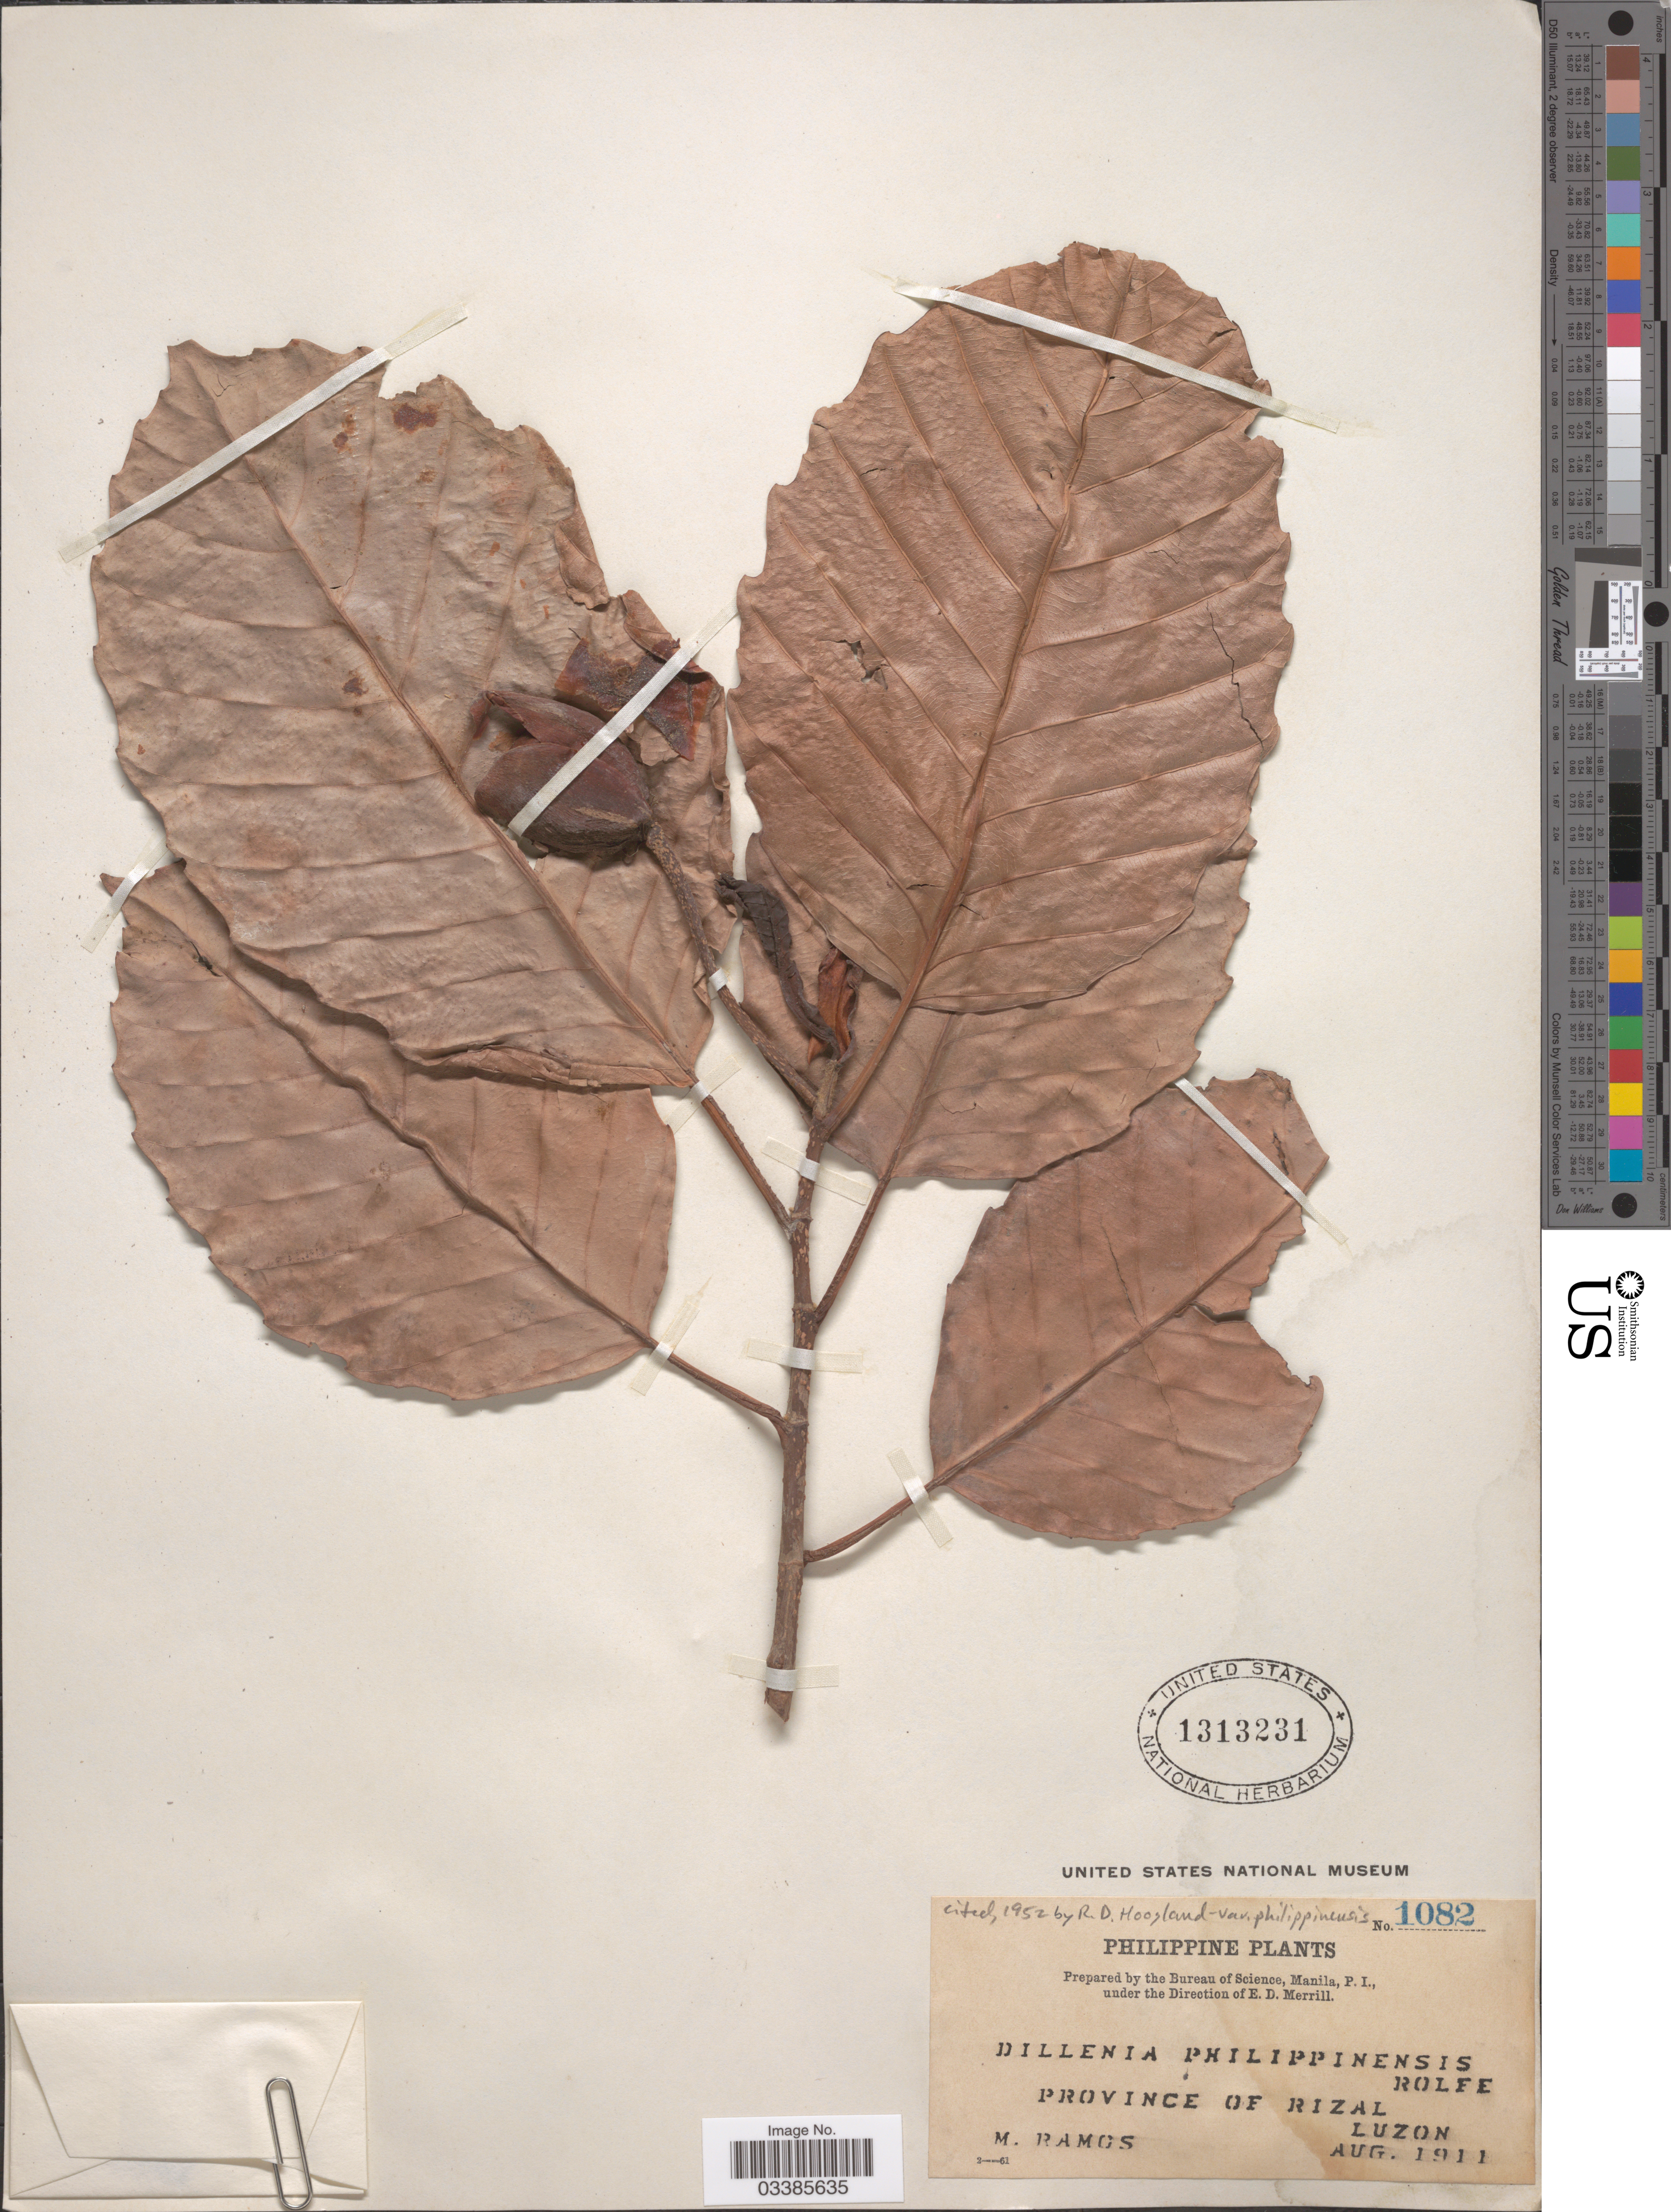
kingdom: Plantae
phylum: Tracheophyta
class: Magnoliopsida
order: Dilleniales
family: Dilleniaceae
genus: Dillenia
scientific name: Dillenia philippinensis var. philippinensis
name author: Rolfe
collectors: M. Ramos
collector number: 1082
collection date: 1911-08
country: Philippines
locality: Province of Rizal. Luzon.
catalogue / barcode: US 1313231